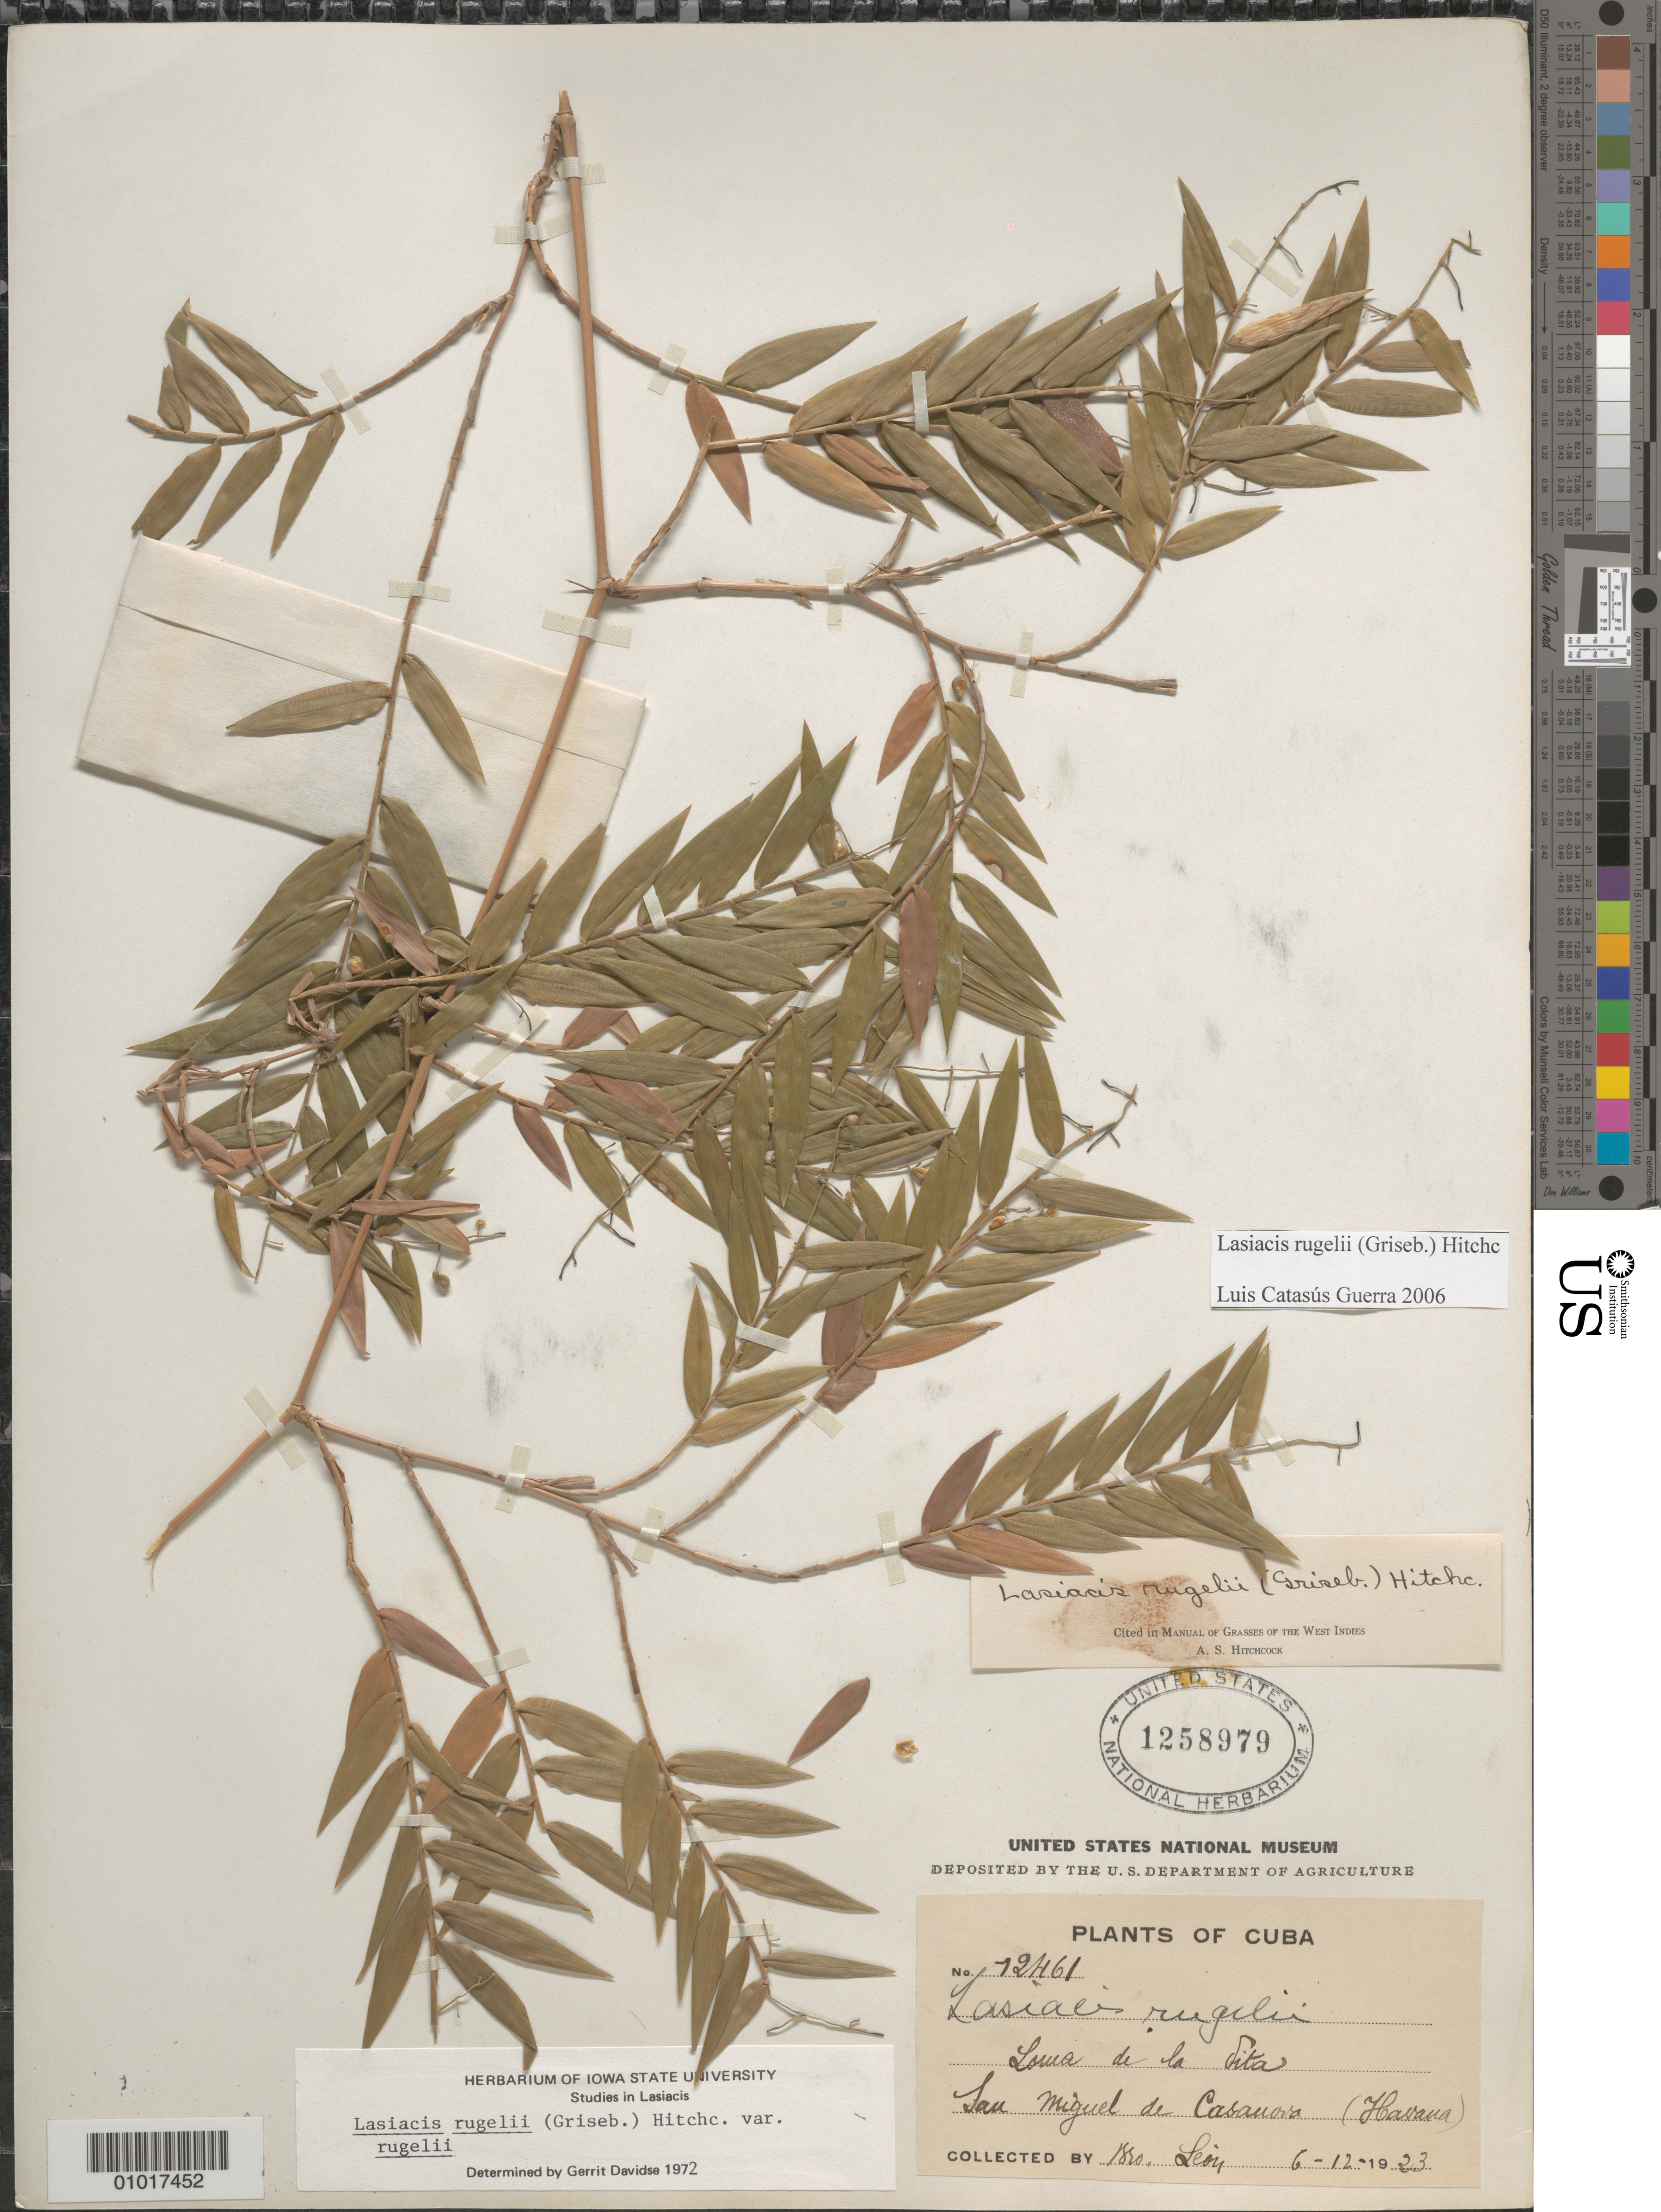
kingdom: Plantae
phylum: Tracheophyta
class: Liliopsida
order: Poales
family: Poaceae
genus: Lasiacis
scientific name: Lasiacis rugelii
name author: (Griseb.) Hitchc.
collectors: Bro. León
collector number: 12461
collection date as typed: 06 Dec 1923 or 12 Jan 1923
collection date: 1923-01-12 or 1923-12-06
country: Cuba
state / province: La Habana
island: Cuba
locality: Loma de la Pita, San Miguel de Casanova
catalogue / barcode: US 1258979